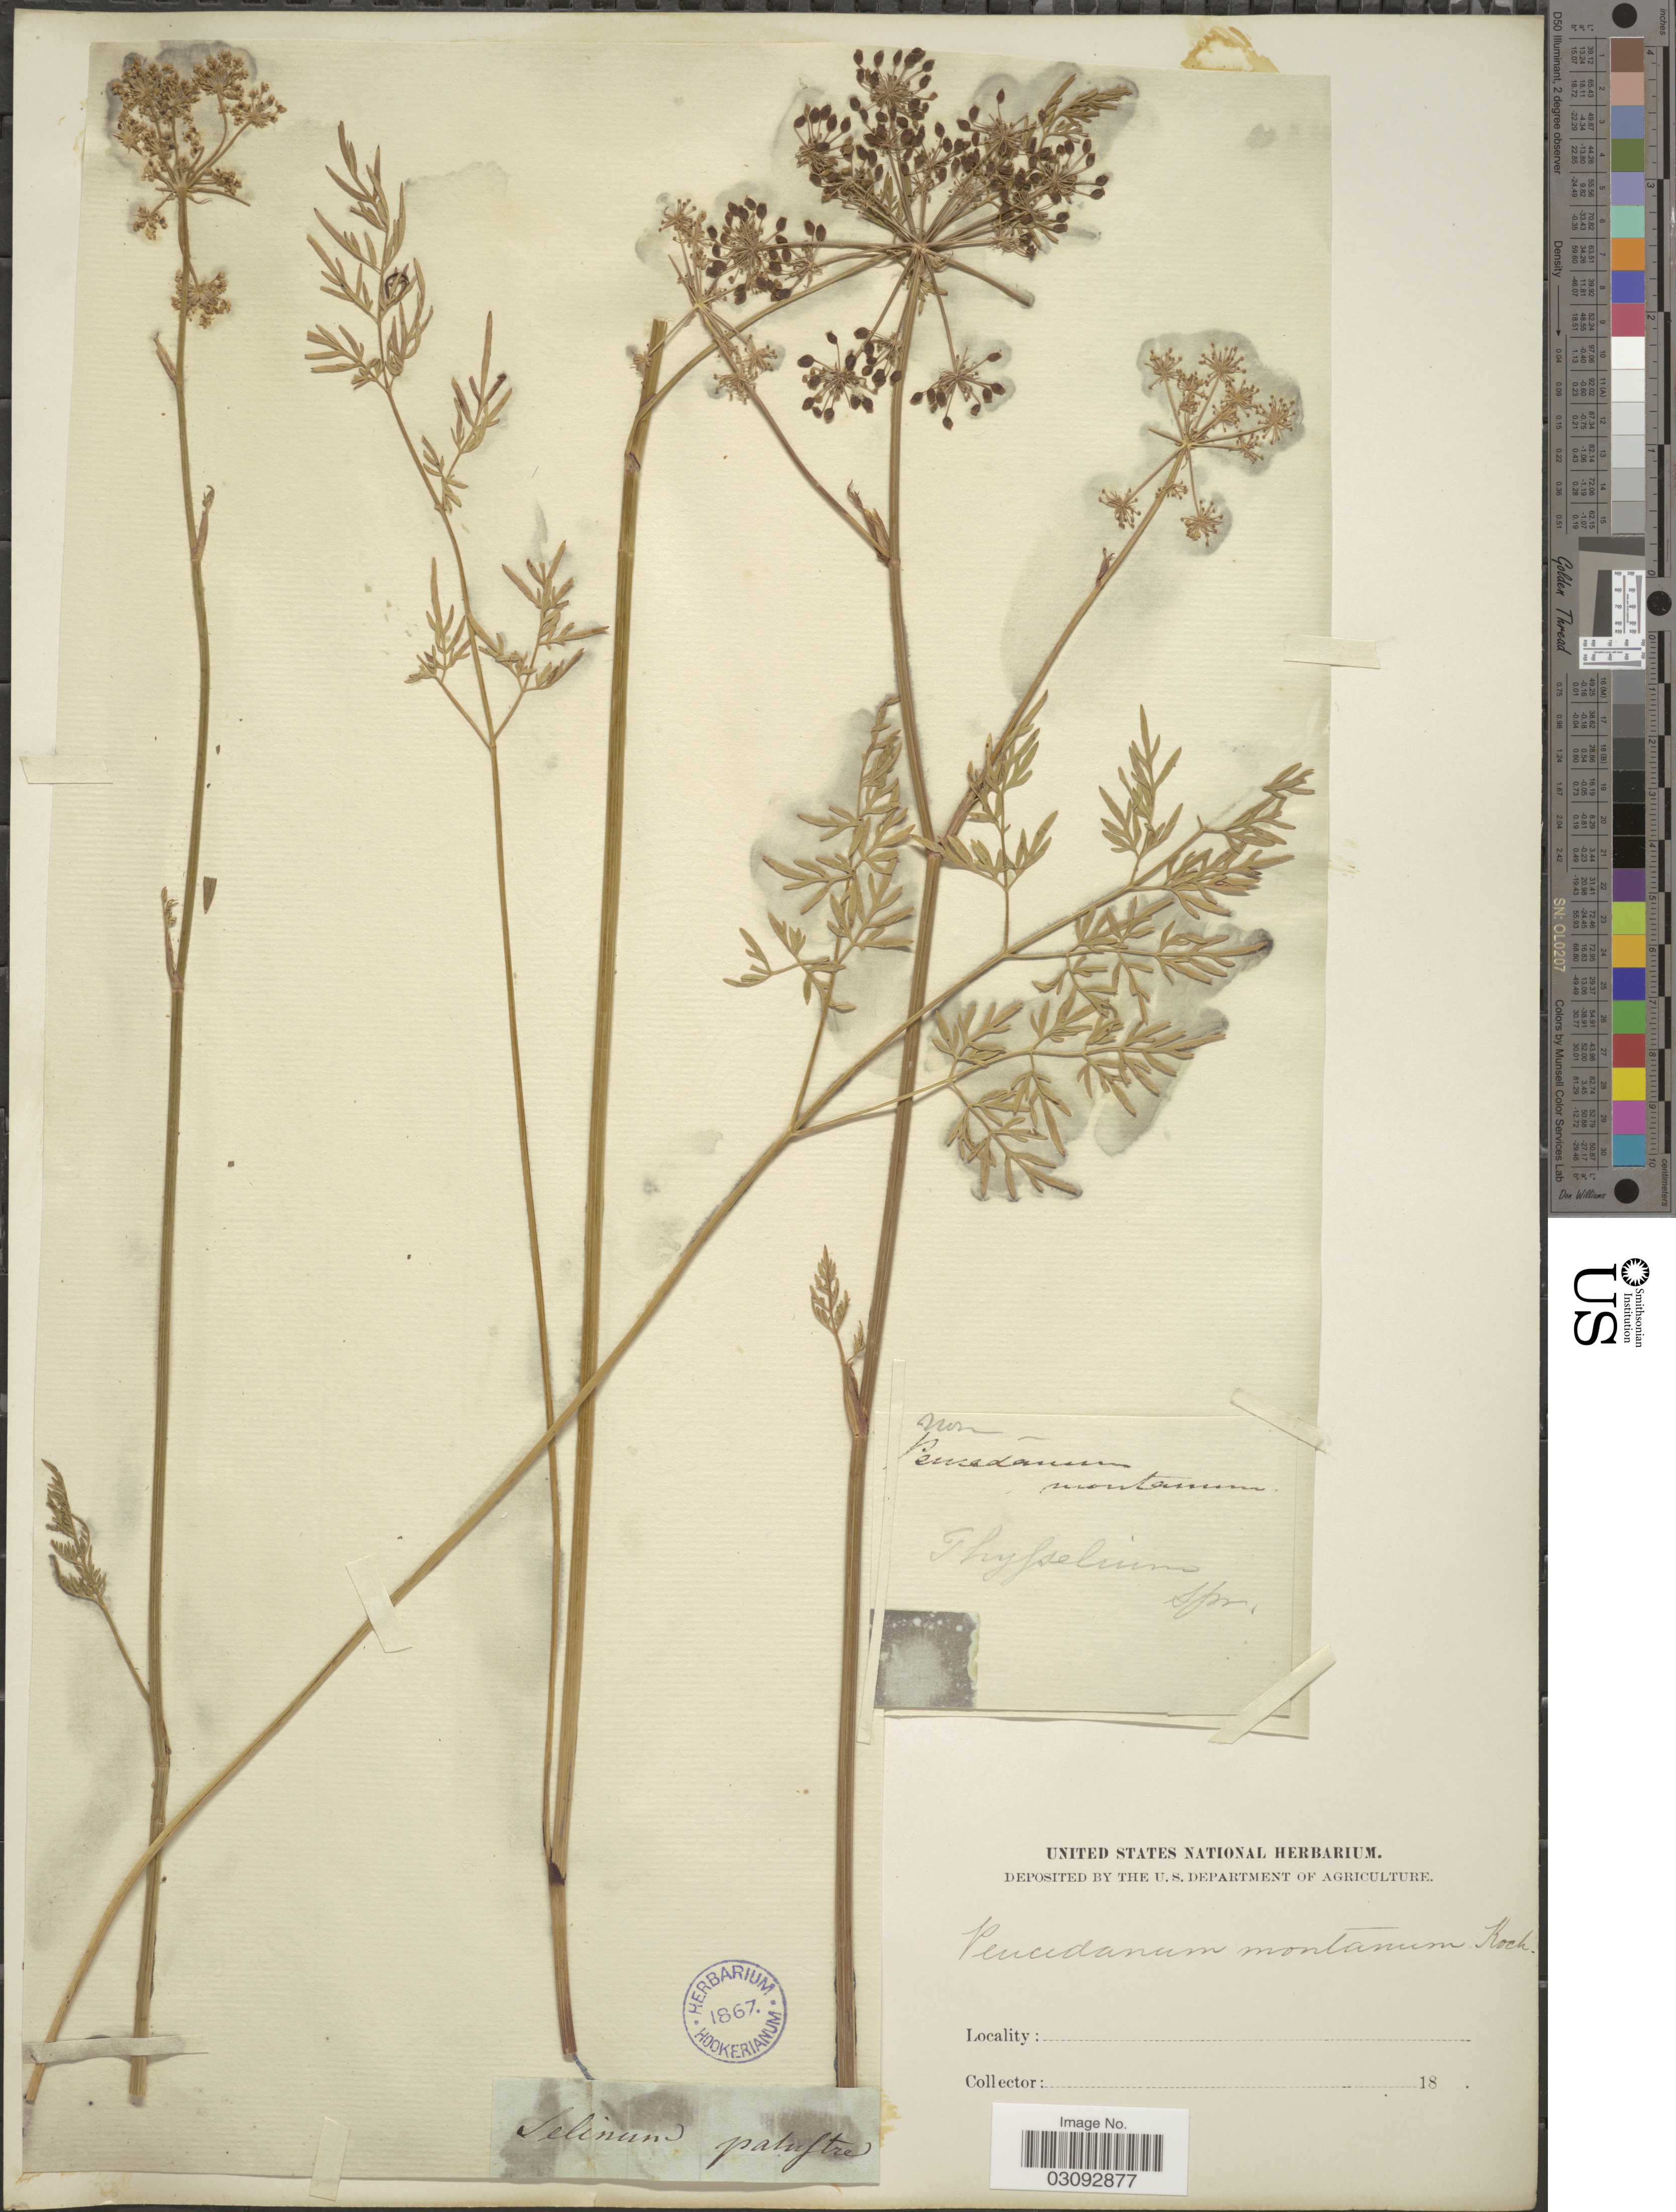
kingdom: Plantae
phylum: Tracheophyta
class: Magnoliopsida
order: Apiales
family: Apiaceae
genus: Peucedanum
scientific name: Peucedanum montanum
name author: Benth. & Hook. f.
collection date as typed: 18